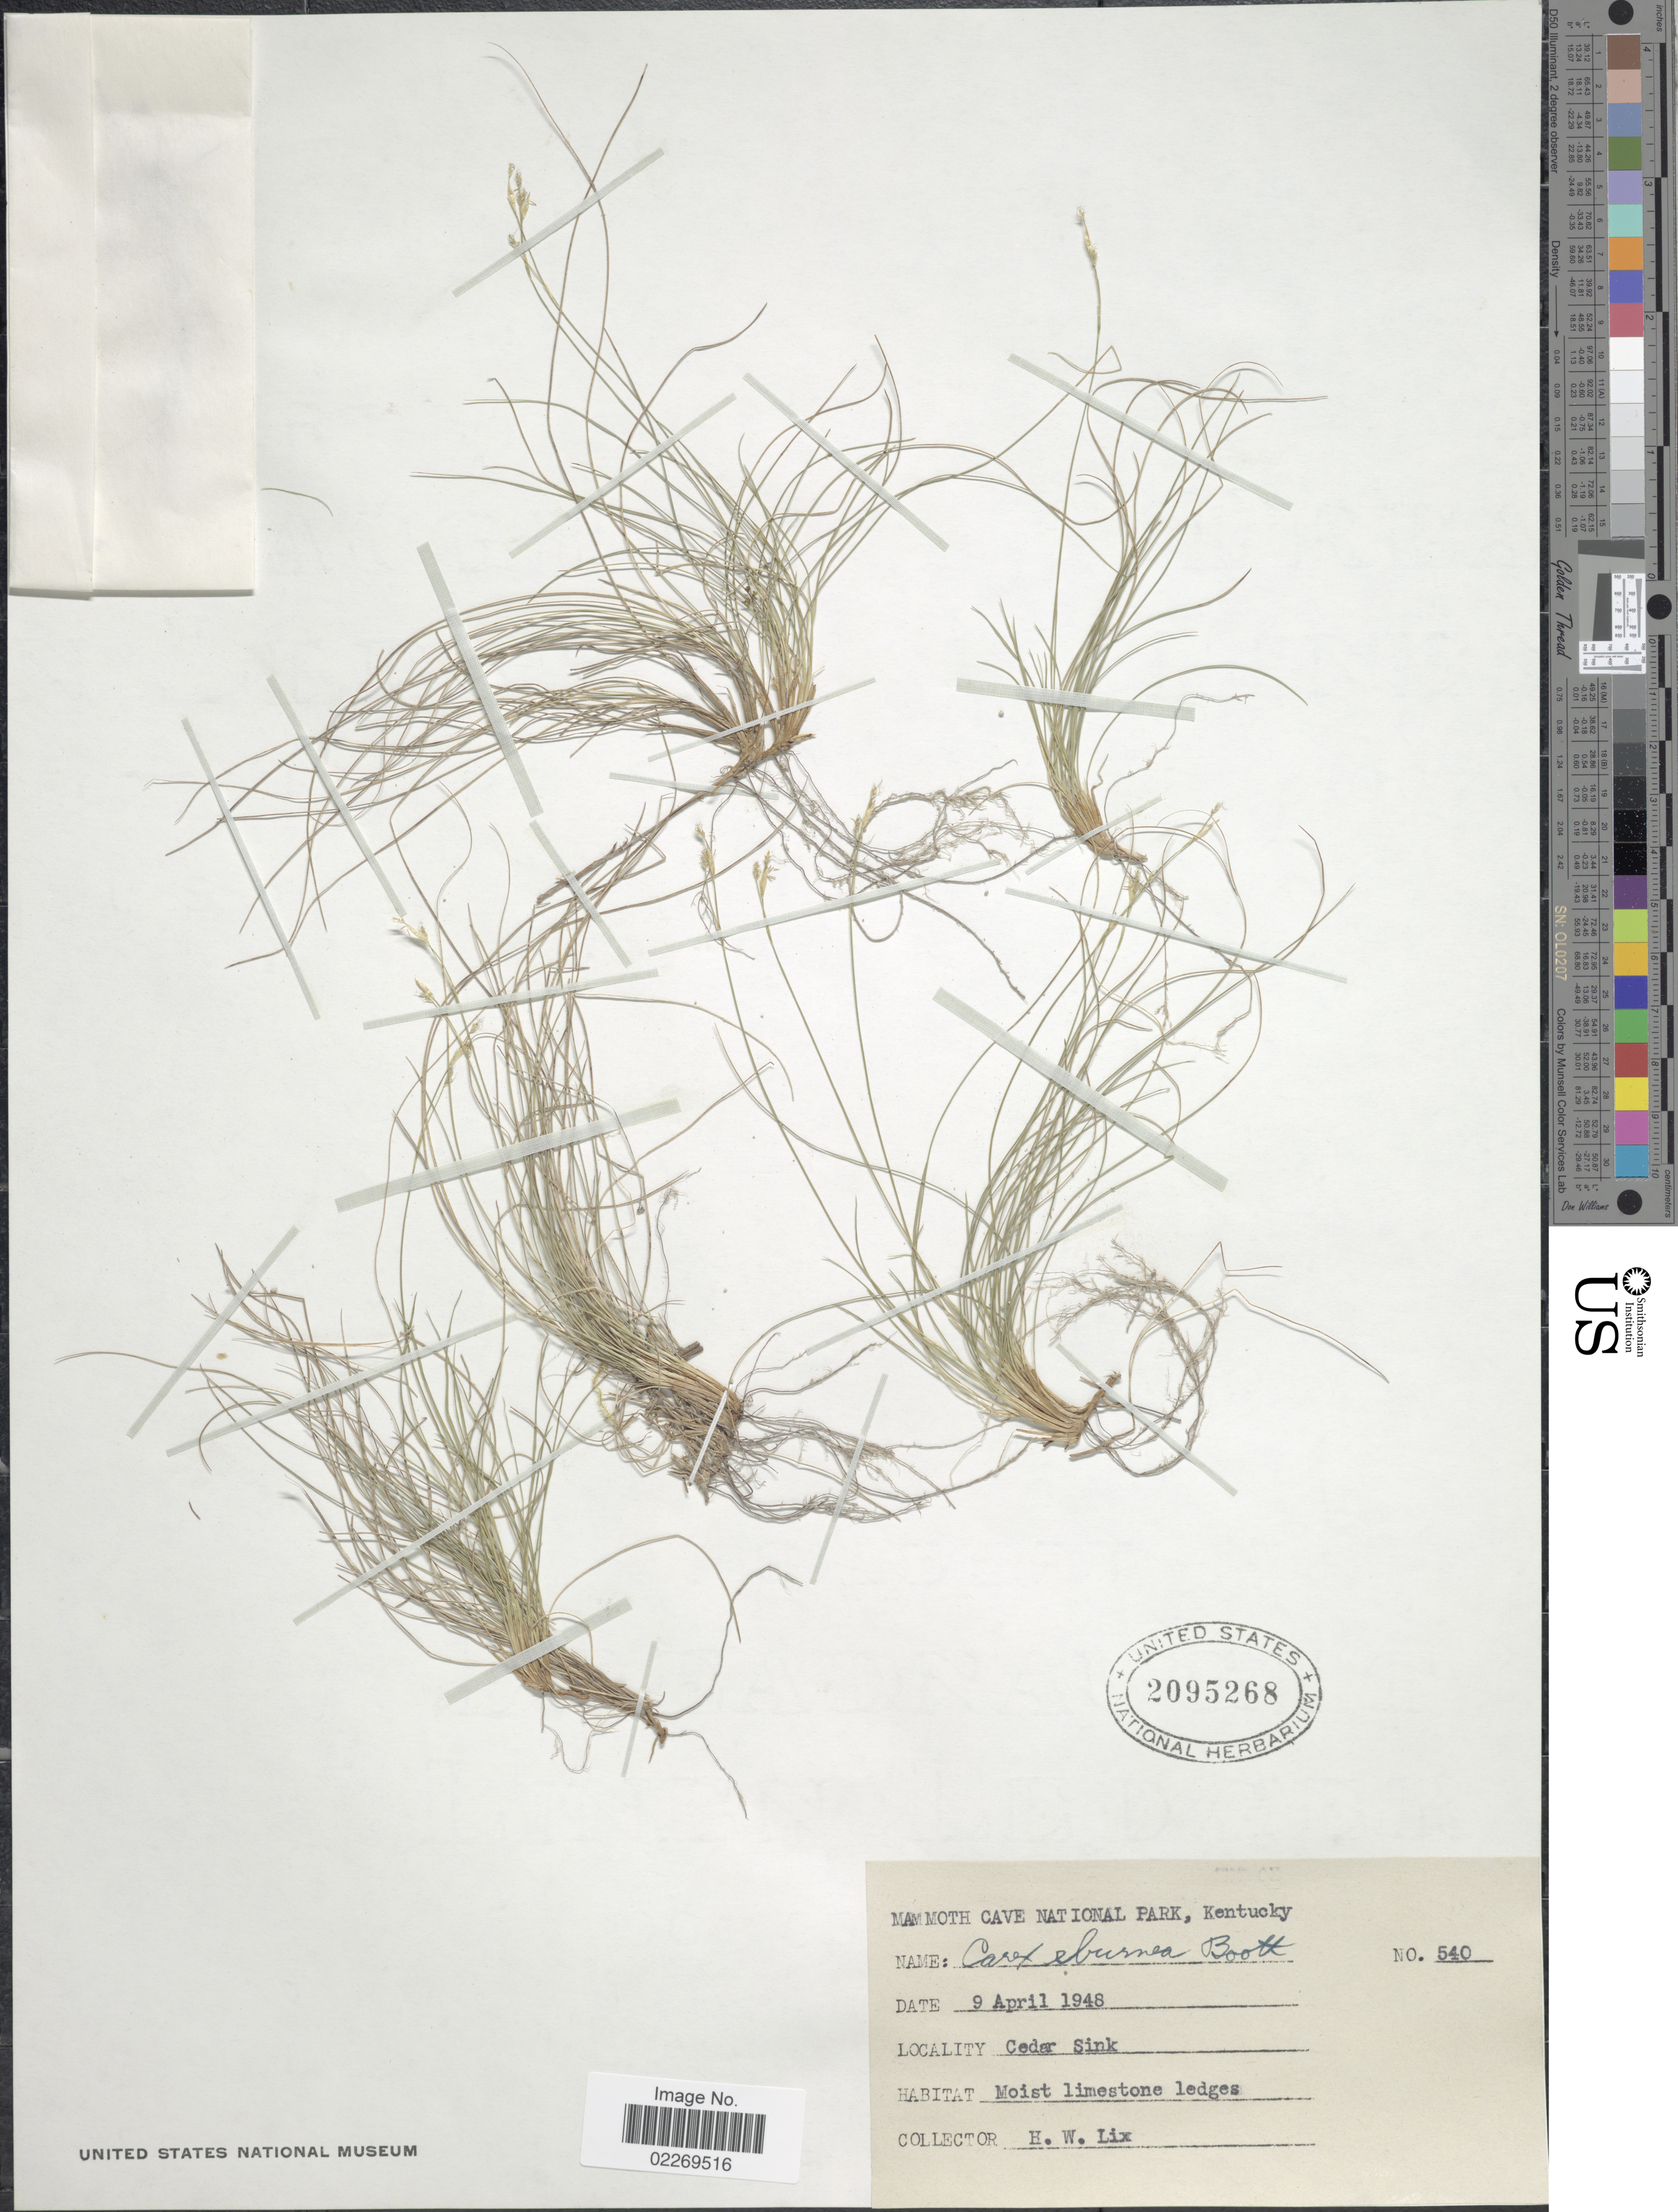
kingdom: Plantae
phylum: Tracheophyta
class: Liliopsida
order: Poales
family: Cyperaceae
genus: Carex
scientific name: Carex eburnea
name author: Boott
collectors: H. W. Lix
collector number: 540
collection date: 1948-04-09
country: United States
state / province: Kentucky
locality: Mammoth Cave National Park, Cedar Sink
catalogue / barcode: US 209528